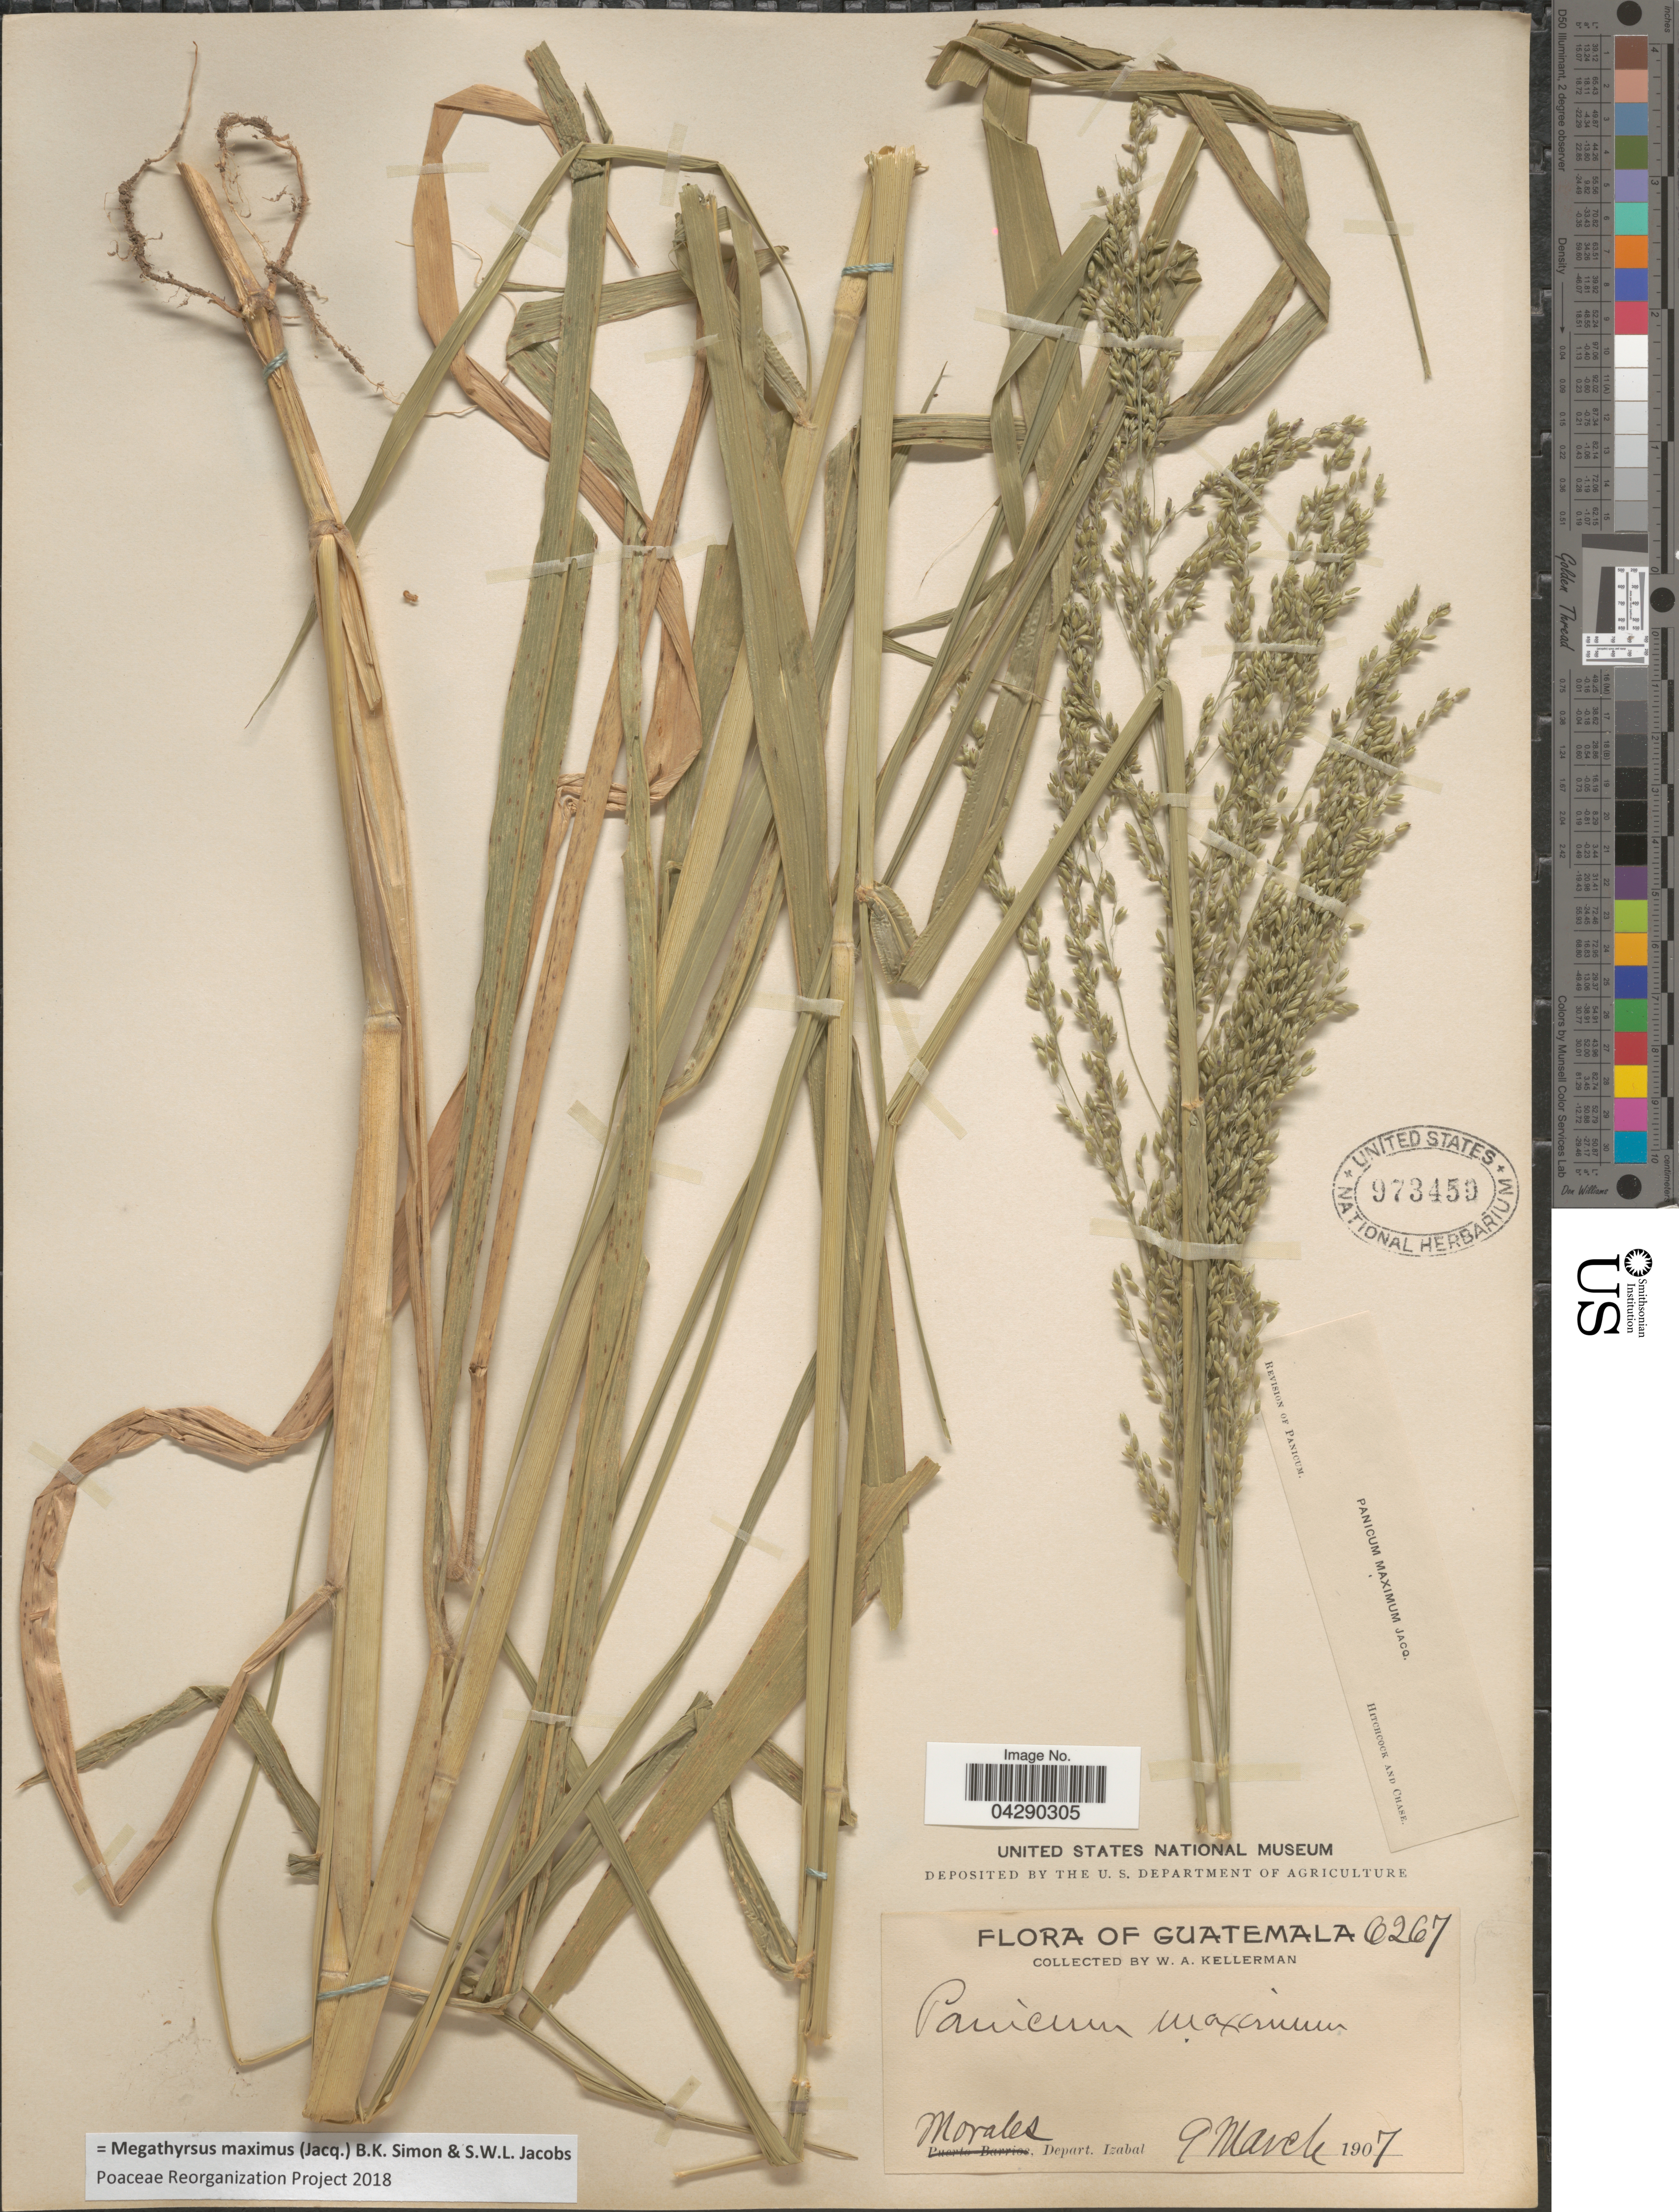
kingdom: Plantae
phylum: Tracheophyta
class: Liliopsida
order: Poales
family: Poaceae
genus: Megathyrsus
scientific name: Megathyrsus maximus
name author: (Jacq.) B.K. Simon & S.W.L. Jacobs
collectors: W. Kellerman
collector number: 6267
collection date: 1907-03-09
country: Guatemala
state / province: Izabal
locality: Morales, Depart. Izabal.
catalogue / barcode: US 973450